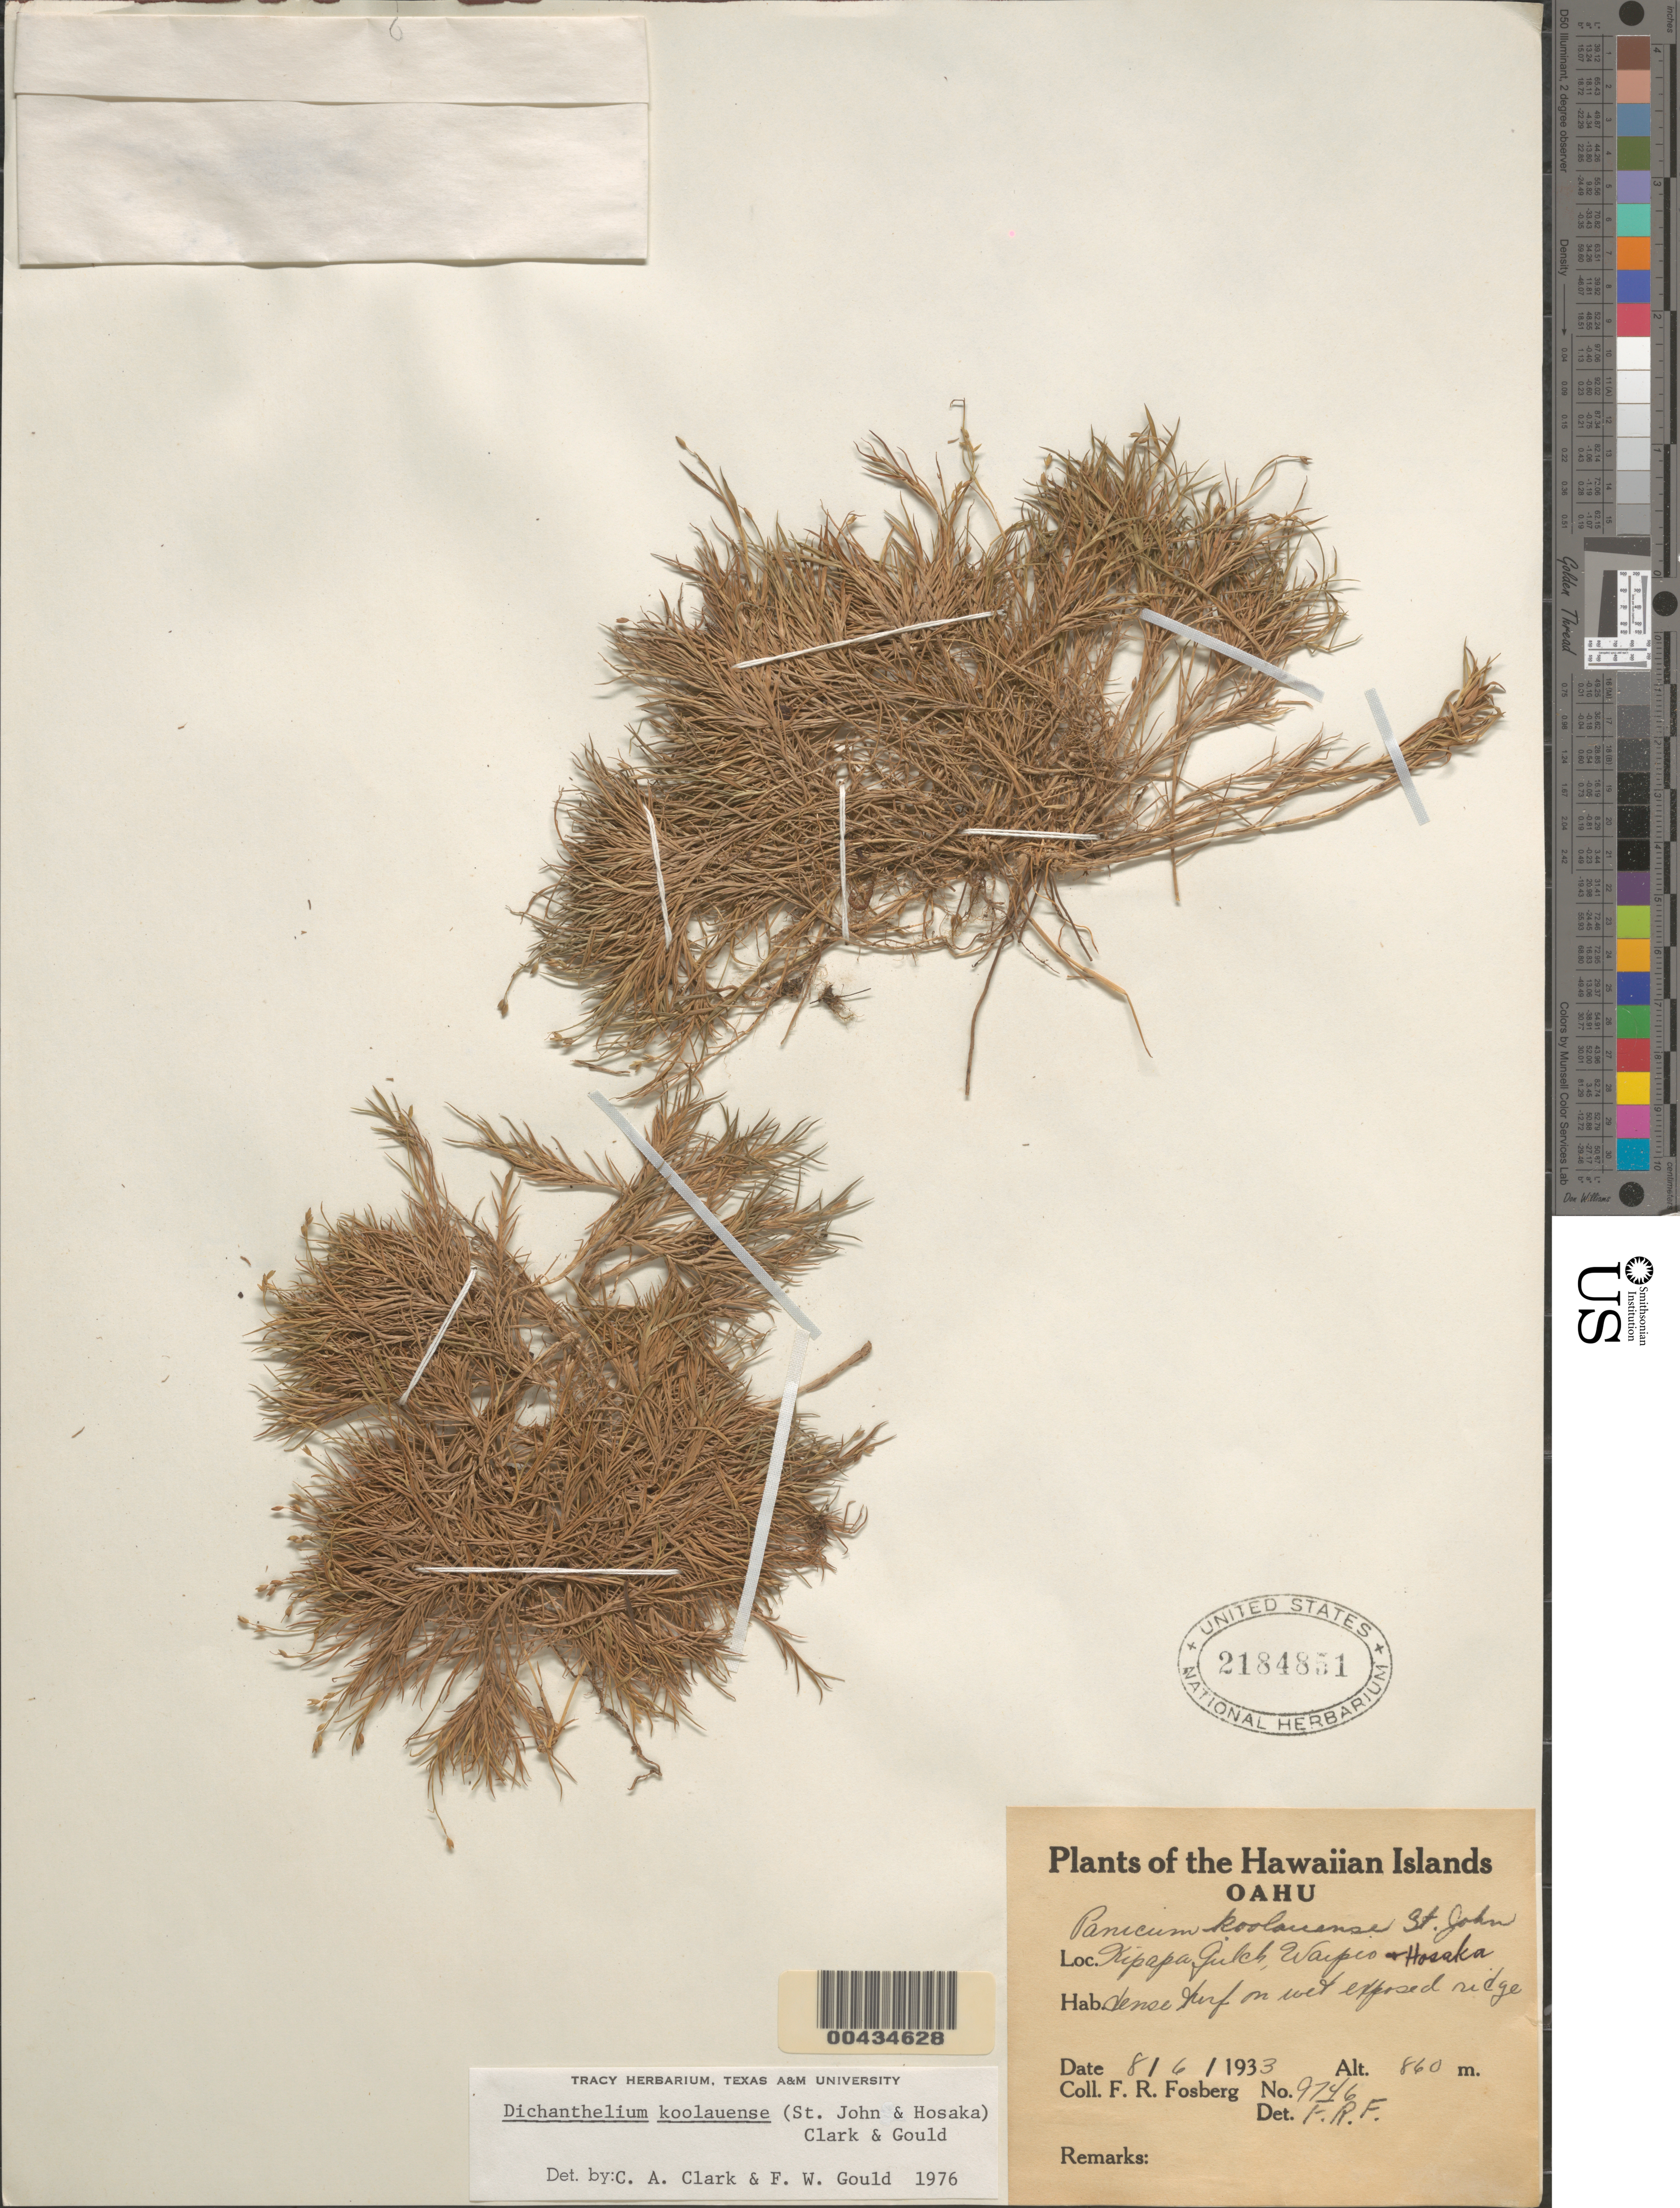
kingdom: Plantae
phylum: Tracheophyta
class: Liliopsida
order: Poales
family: Poaceae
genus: Dichanthelium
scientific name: Dichanthelium koolauense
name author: (H. St. John & Hosaka) C.A. Clark & Gould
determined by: Clark, C. A.; Gould, F. W.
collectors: F. R. Fosberg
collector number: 9746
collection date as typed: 6 Aug 1933 or 8 Jun 1933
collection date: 1933-06-08 or 1933-08-06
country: United States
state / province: Hawaii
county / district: Honolulu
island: Oahu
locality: Kipapa Gulch, Waipio and Hosaka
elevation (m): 860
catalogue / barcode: US 2184851